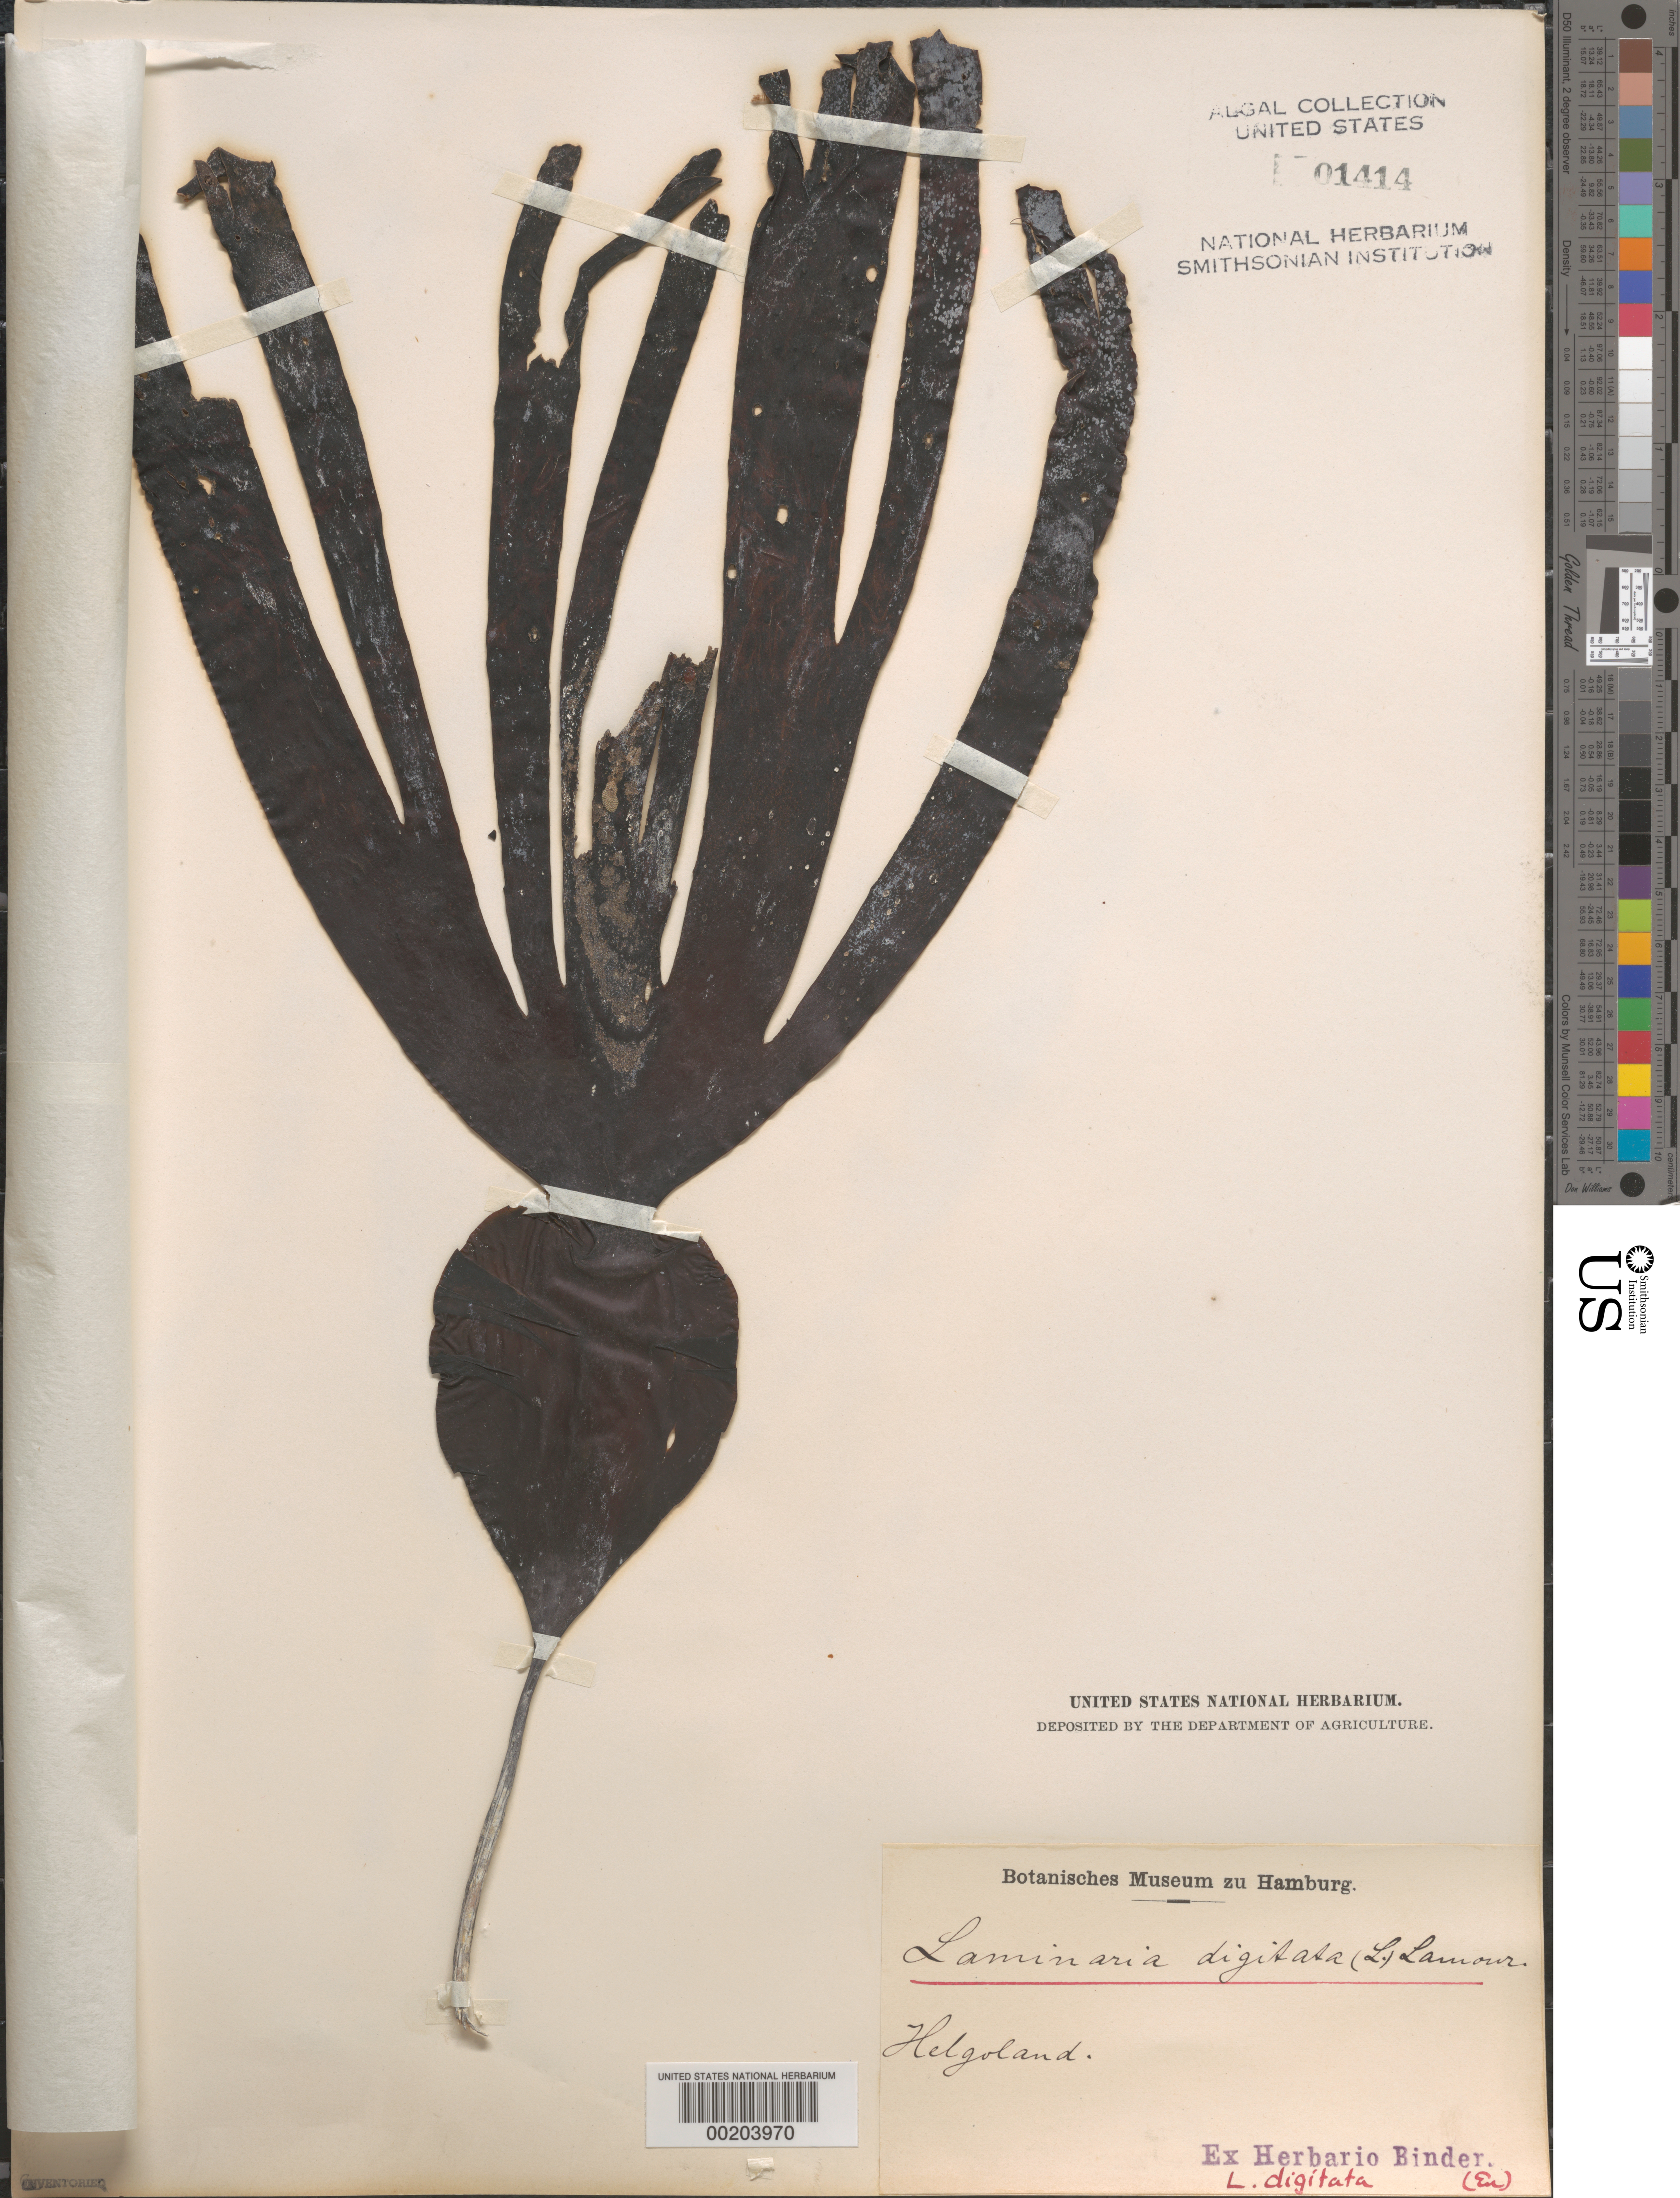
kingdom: Chromista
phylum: Ochrophyta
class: Phaeophyceae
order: Laminariales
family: Laminariaceae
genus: Laminaria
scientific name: Laminaria digitata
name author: (Hudson) J.V.Lamouroux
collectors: F. Binder (herbarium)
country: Germany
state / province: Schleswig-Holstein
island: Helgoland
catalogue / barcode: US 1414